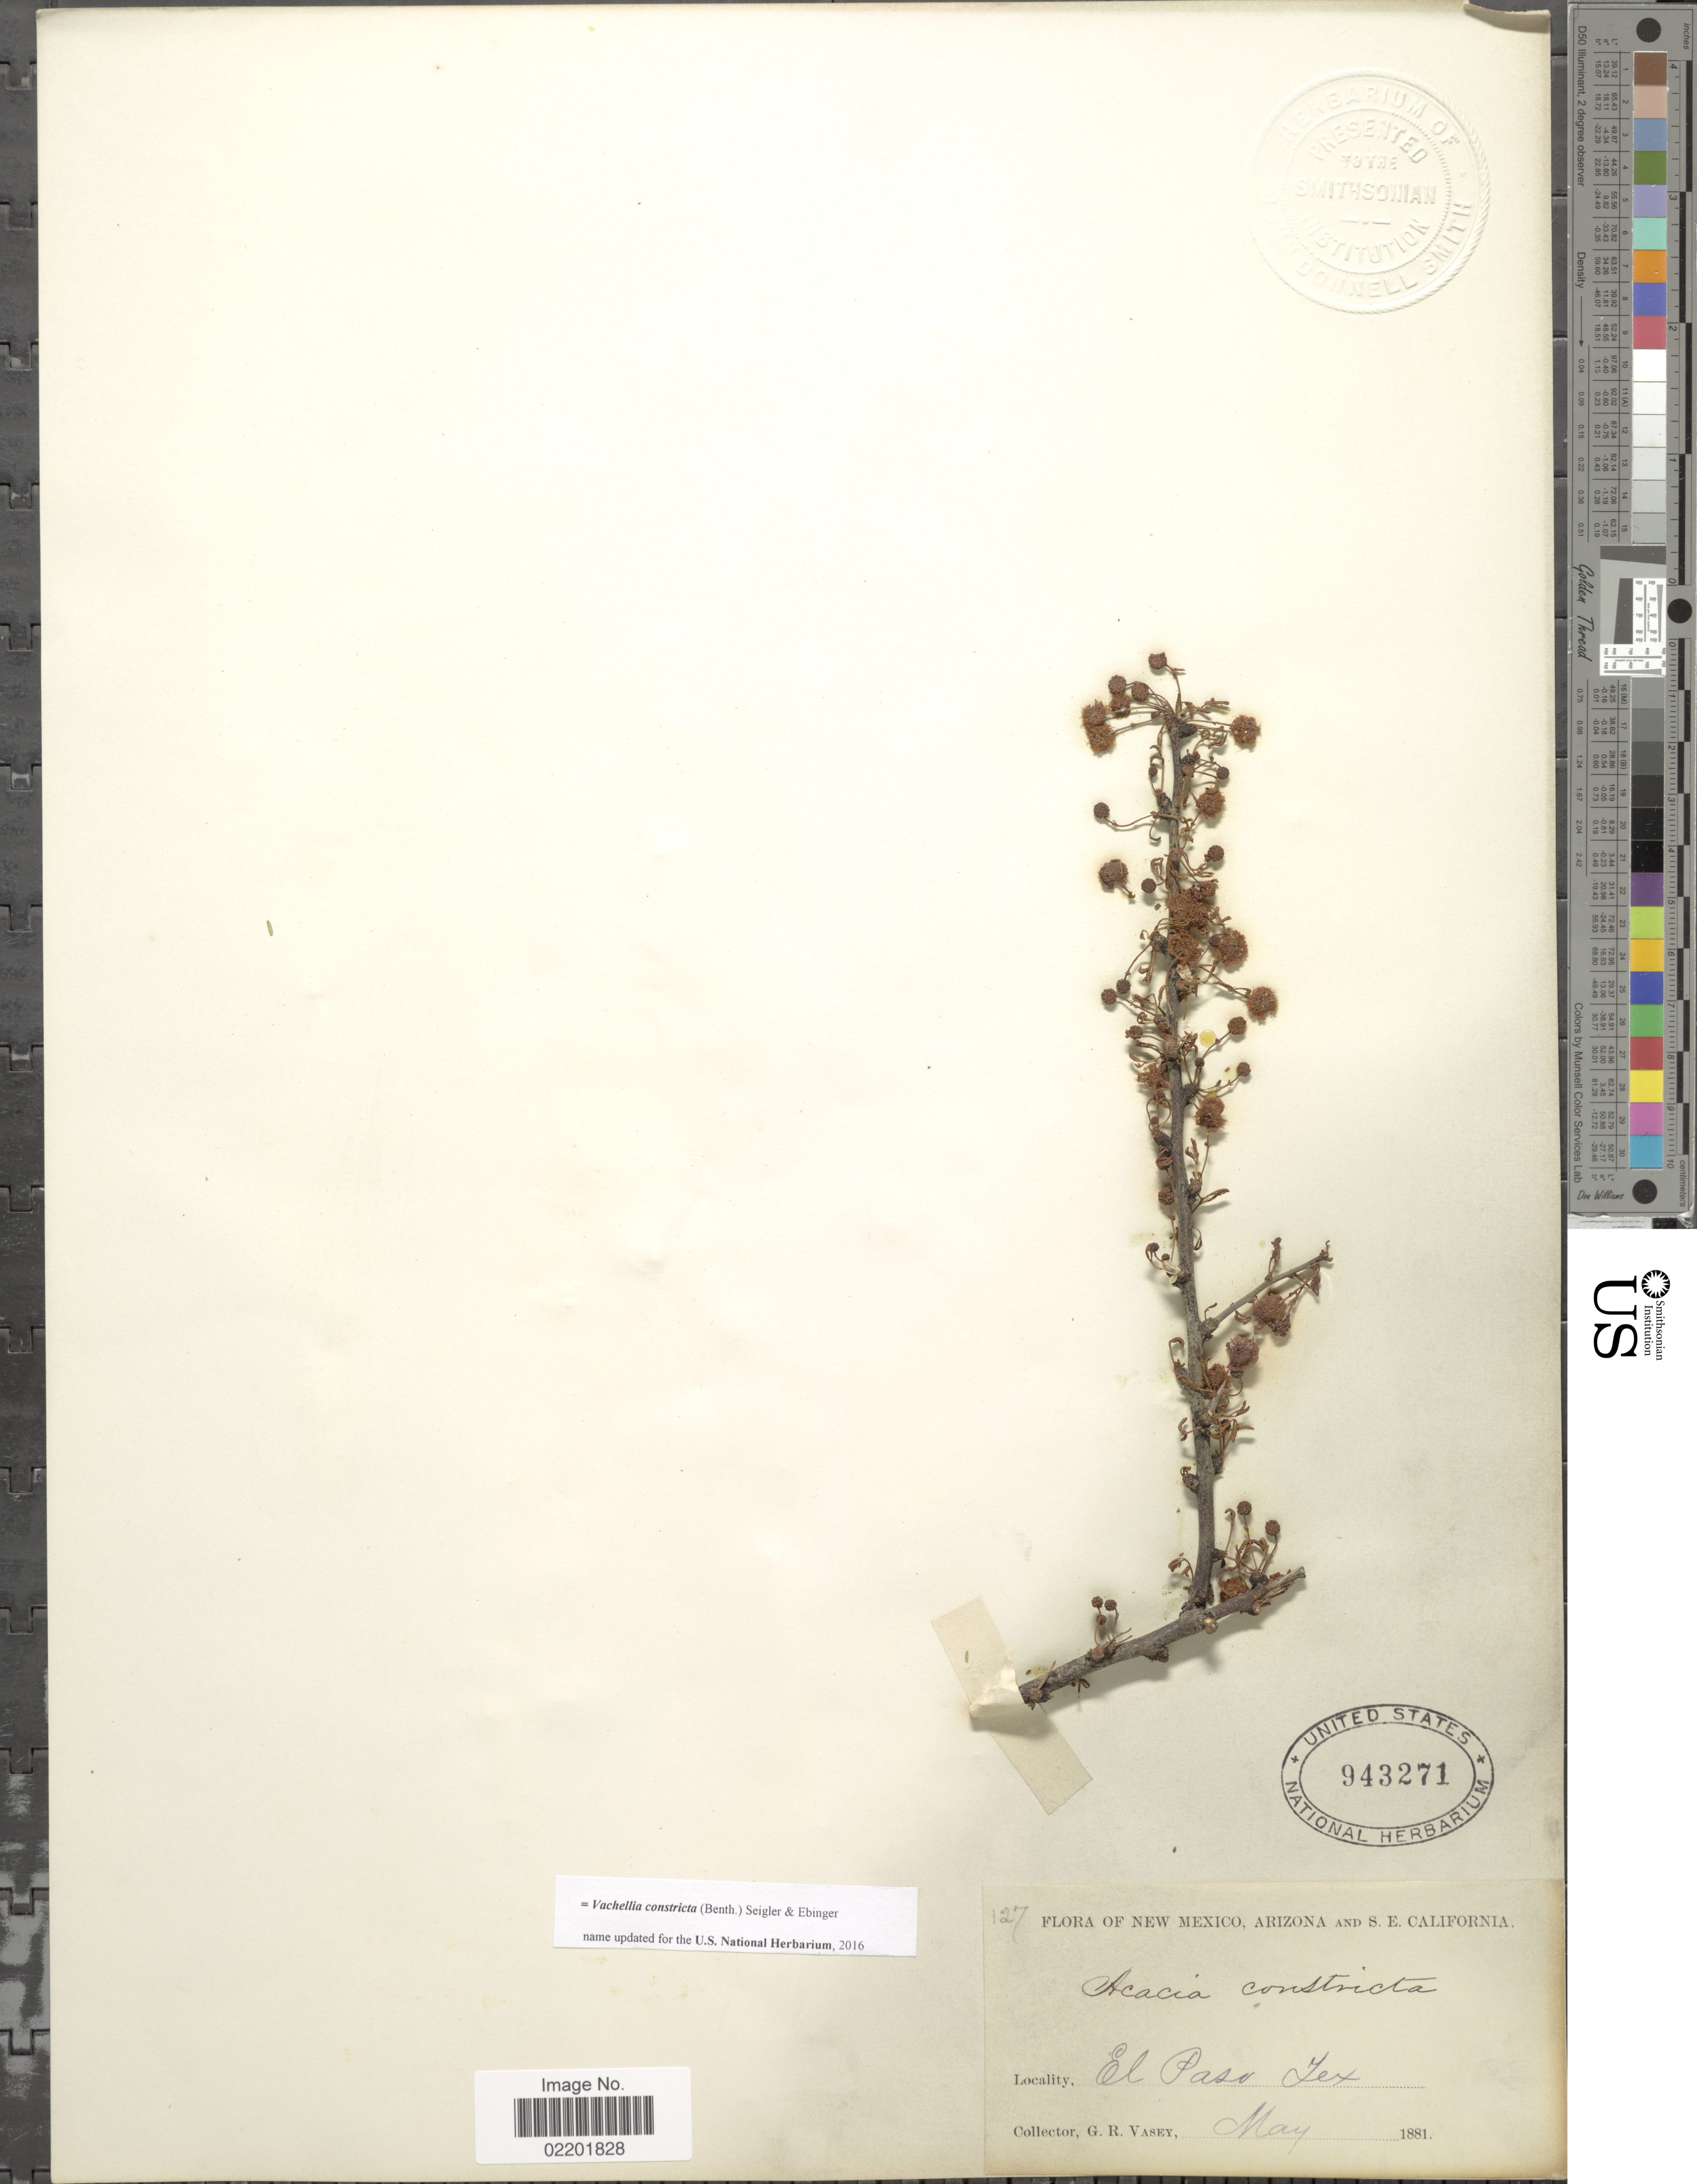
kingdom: Plantae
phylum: Tracheophyta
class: Magnoliopsida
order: Fabales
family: Fabaceae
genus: Vachellia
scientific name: Vachellia constricta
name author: (Benth.) Seigler & Ebinger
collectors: G. R. Vasey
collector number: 127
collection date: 1881-05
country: United States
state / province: Texas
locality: El Paso, Tex.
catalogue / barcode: US 943271